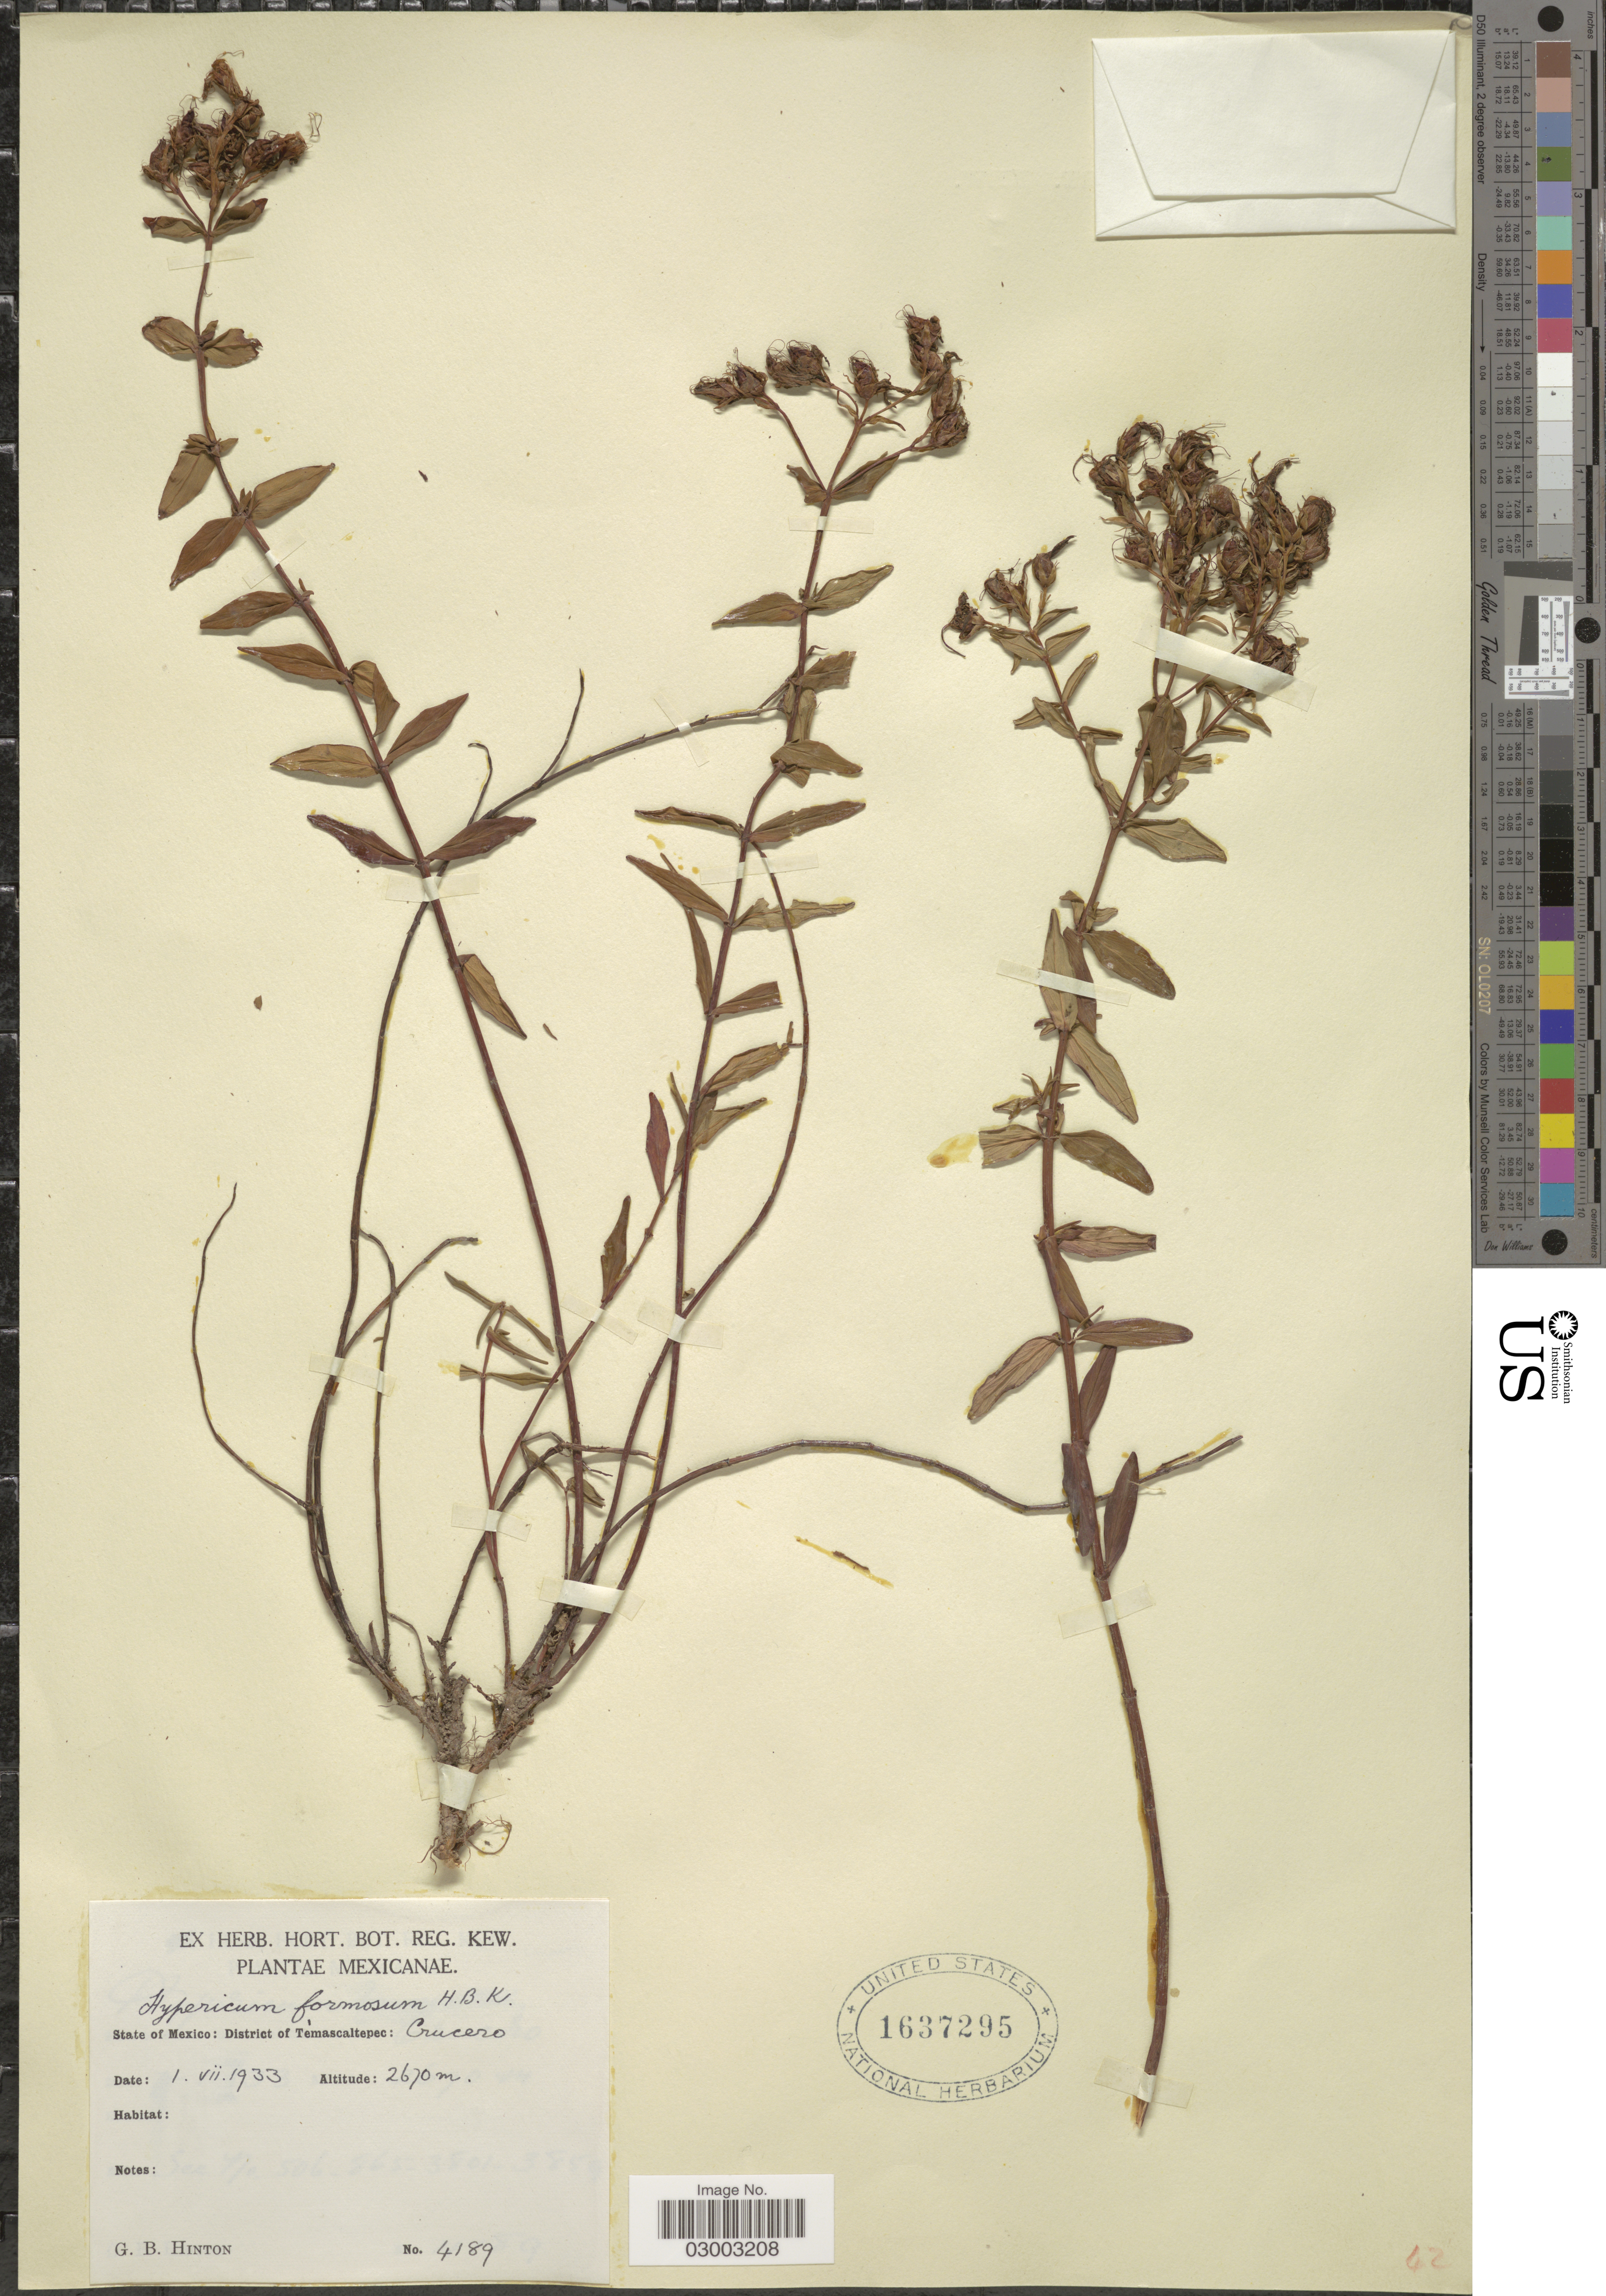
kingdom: Plantae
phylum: Tracheophyta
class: Magnoliopsida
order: Malpighiales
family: Hypericaceae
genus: Hypericum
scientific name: Hypericum oaxacanum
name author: R. Keller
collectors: G. B. Hinton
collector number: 4189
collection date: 1933-07-01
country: Mexico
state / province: México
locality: District of Temascaltepec, Crucero.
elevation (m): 2670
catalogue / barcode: US 1637295